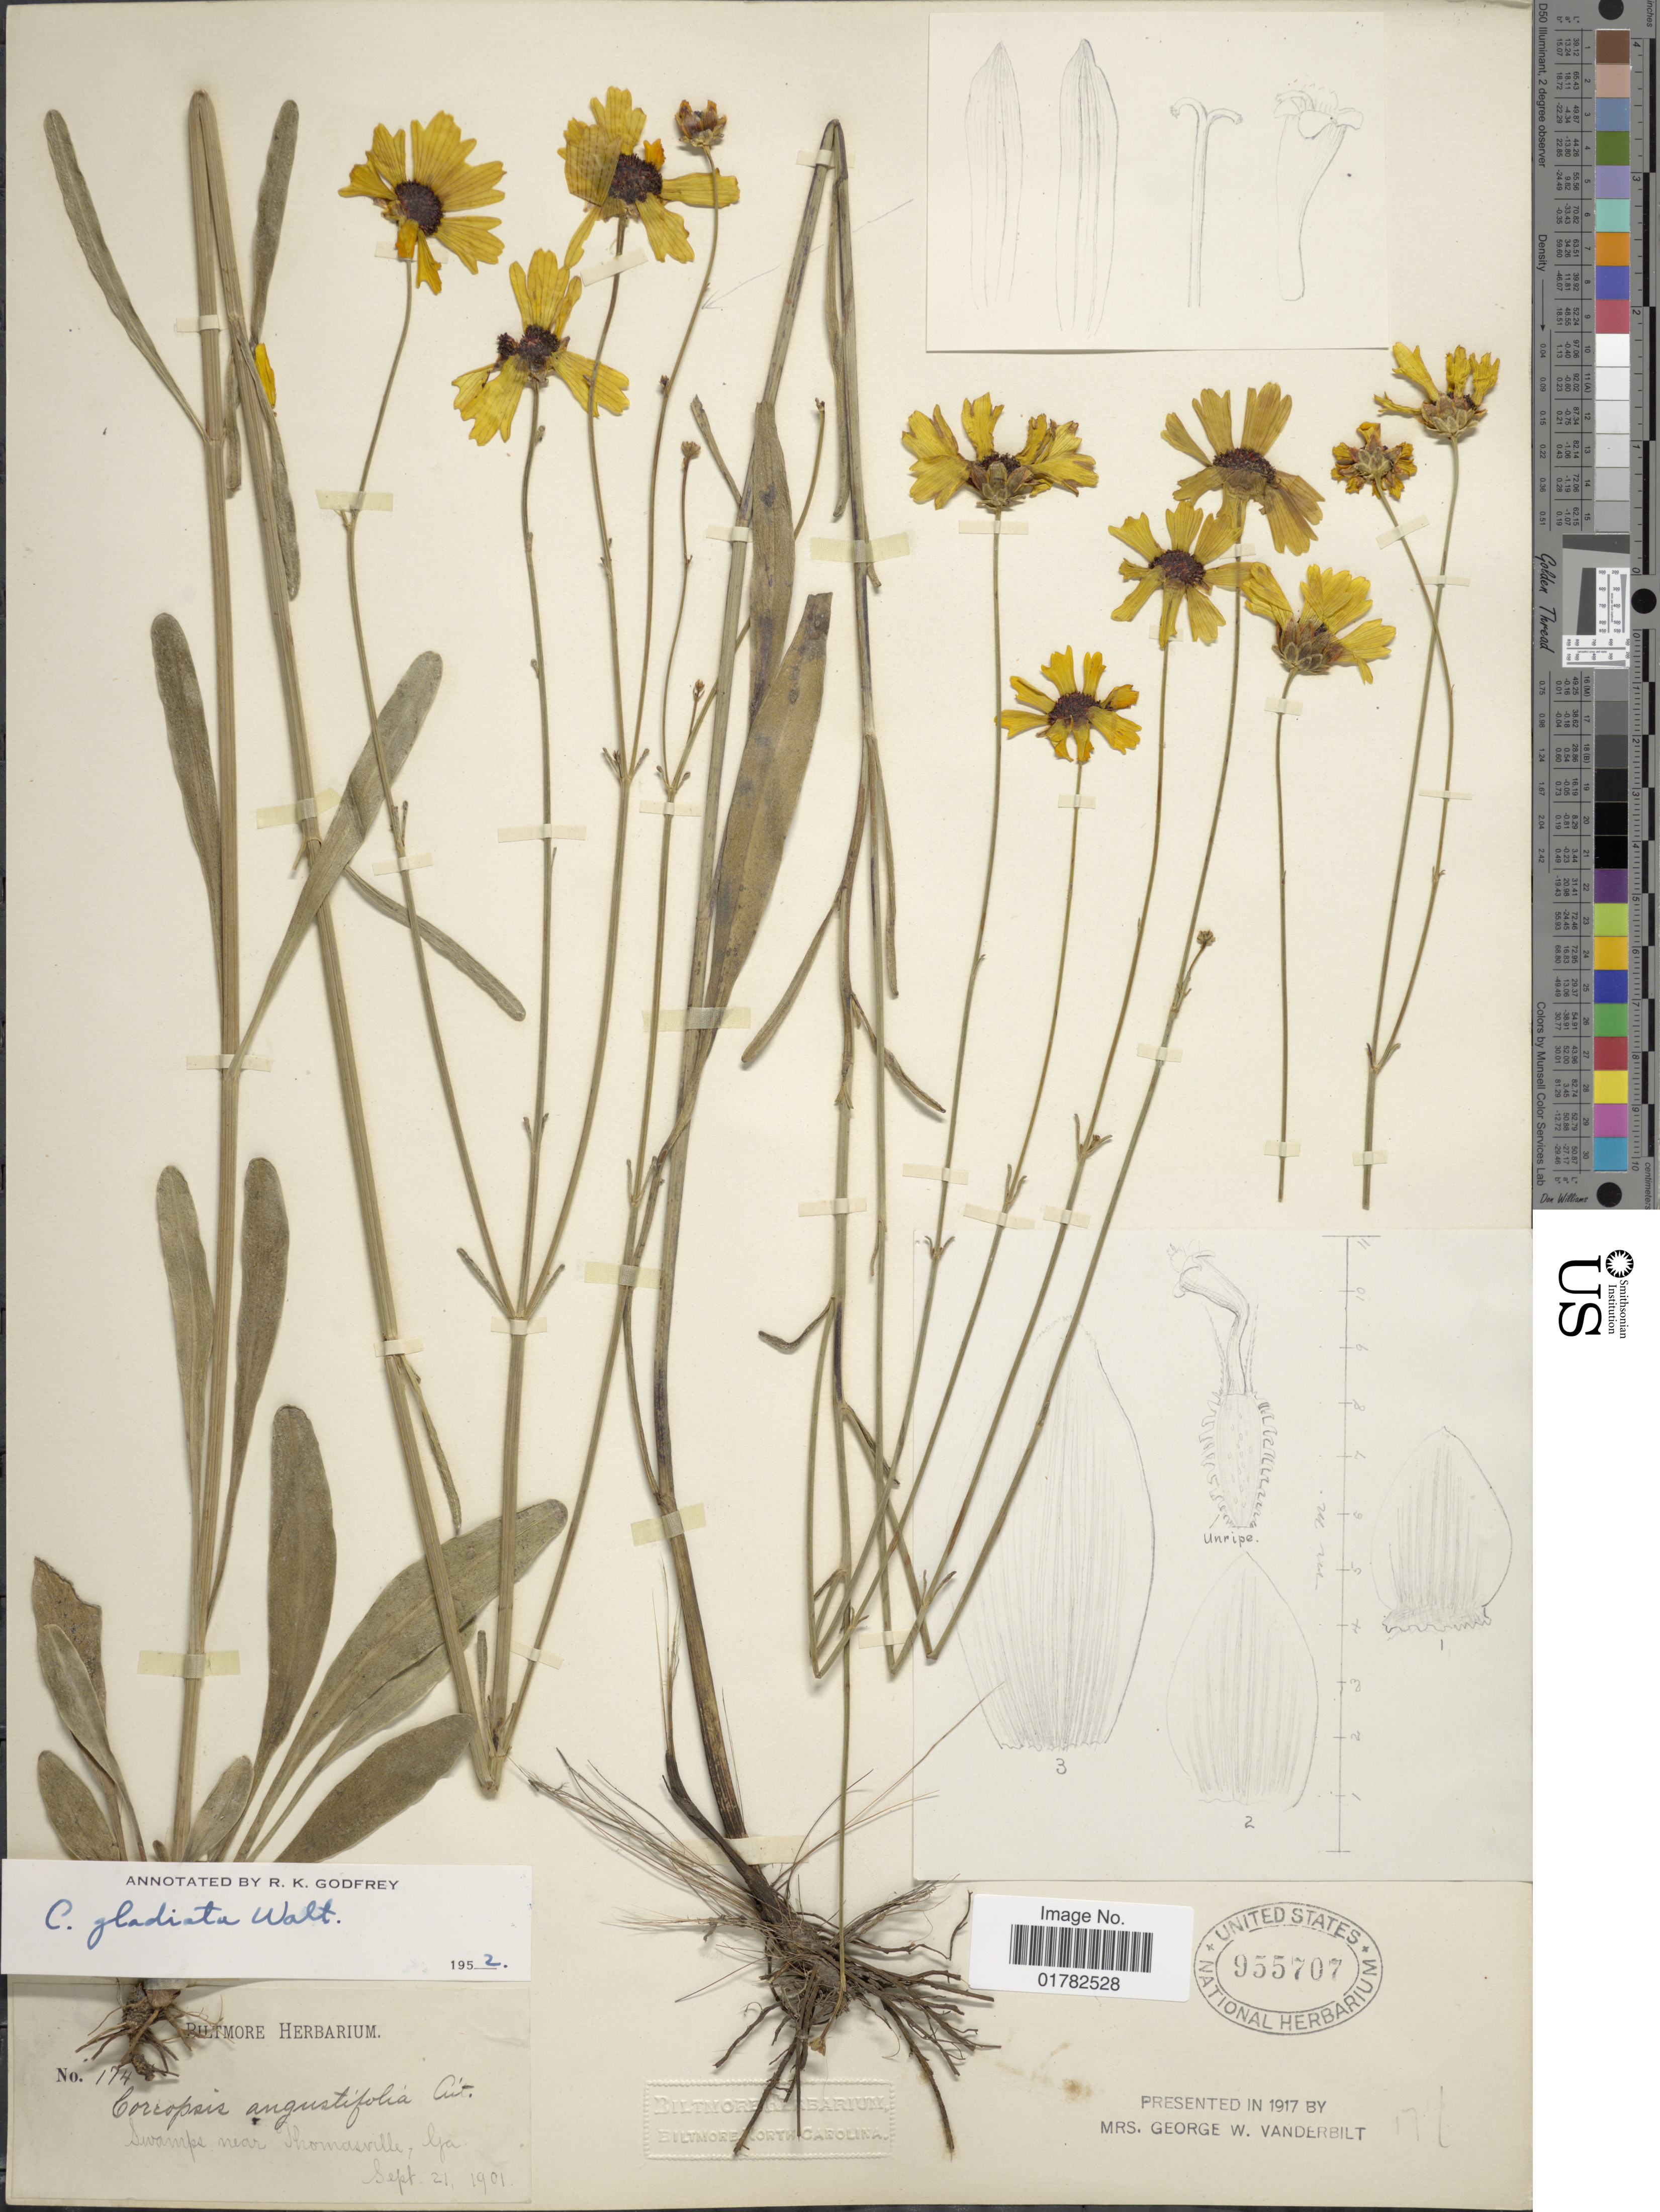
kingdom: Plantae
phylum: Tracheophyta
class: Magnoliopsida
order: Asterales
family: Asteraceae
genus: Coreopsis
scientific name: Coreopsis gladiata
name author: Walter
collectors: ex herb. Biltmore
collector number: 174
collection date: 1901-09-21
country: United States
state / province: Georgia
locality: Swamos near Thomasville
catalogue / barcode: US 955707